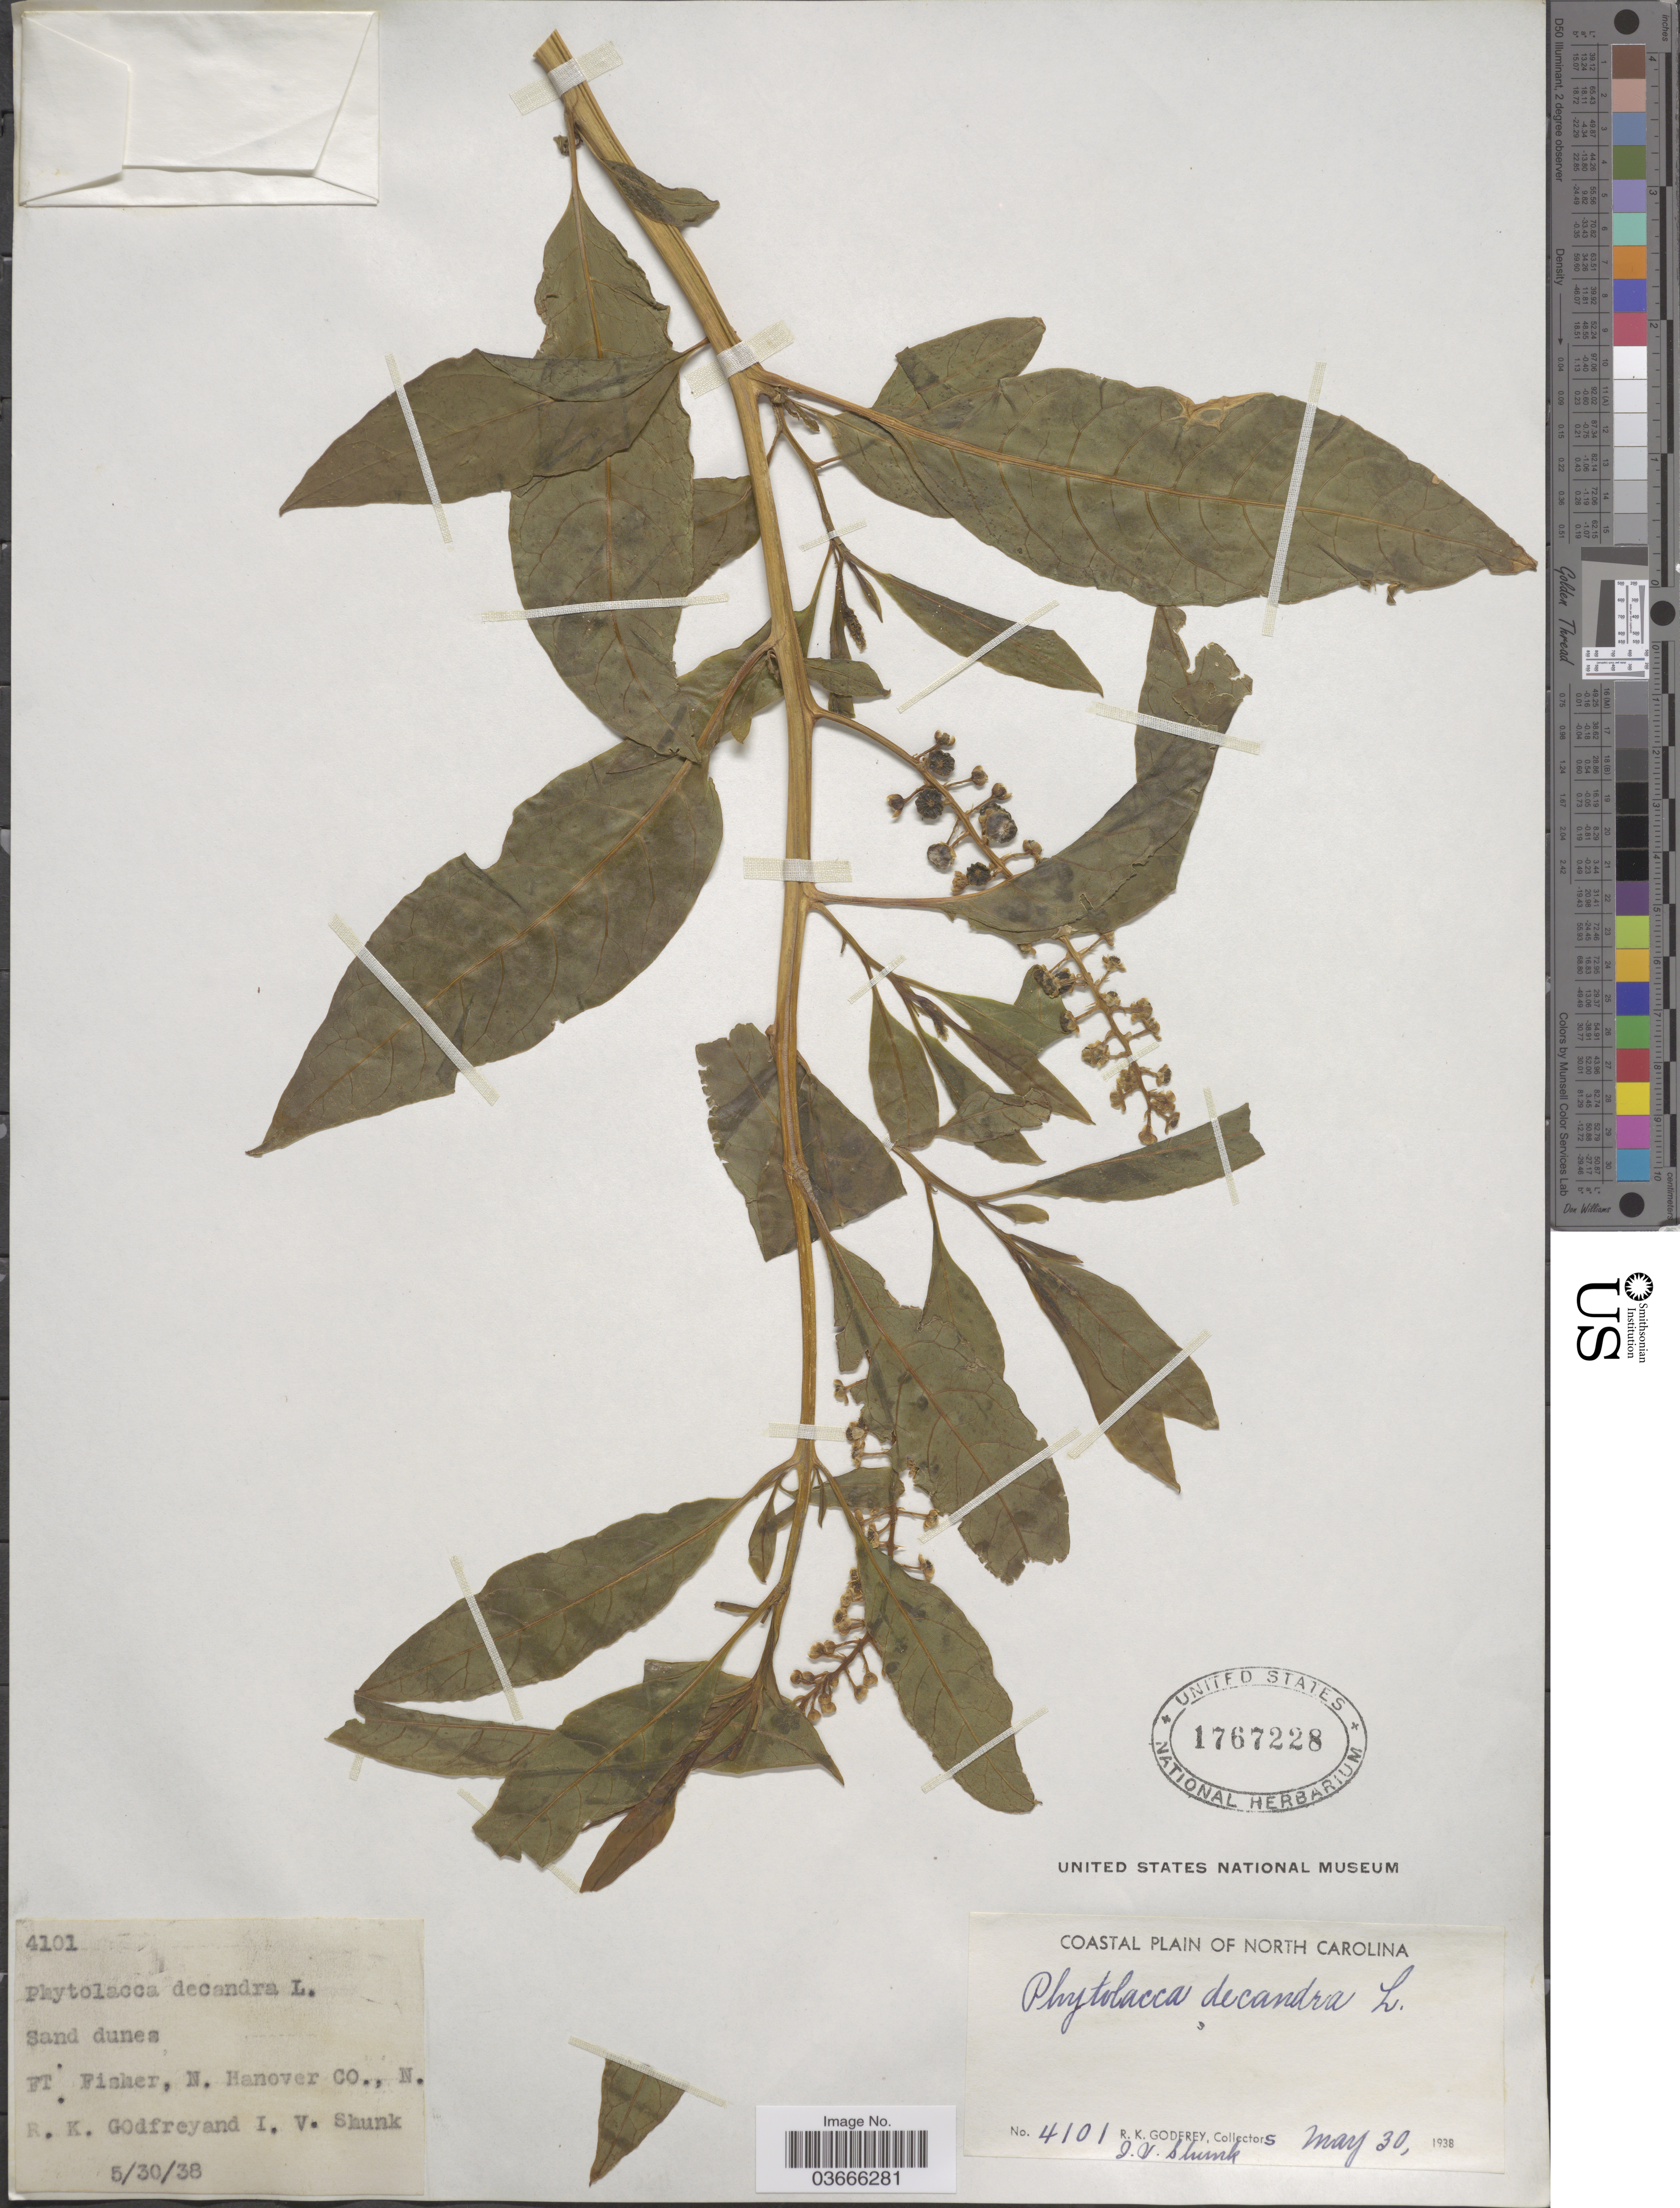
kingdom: Plantae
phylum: Tracheophyta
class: Magnoliopsida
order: Caryophyllales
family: Phytolaccaceae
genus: Phytolacca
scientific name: Phytolacca americana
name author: L.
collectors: R. K. Godfrey & I. Shunk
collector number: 4101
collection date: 1938-05-30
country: United States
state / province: North Carolina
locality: Coastal Plain of North Carolina. Ft. Fisher, N. Hanover Co., N.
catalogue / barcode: US 1767228